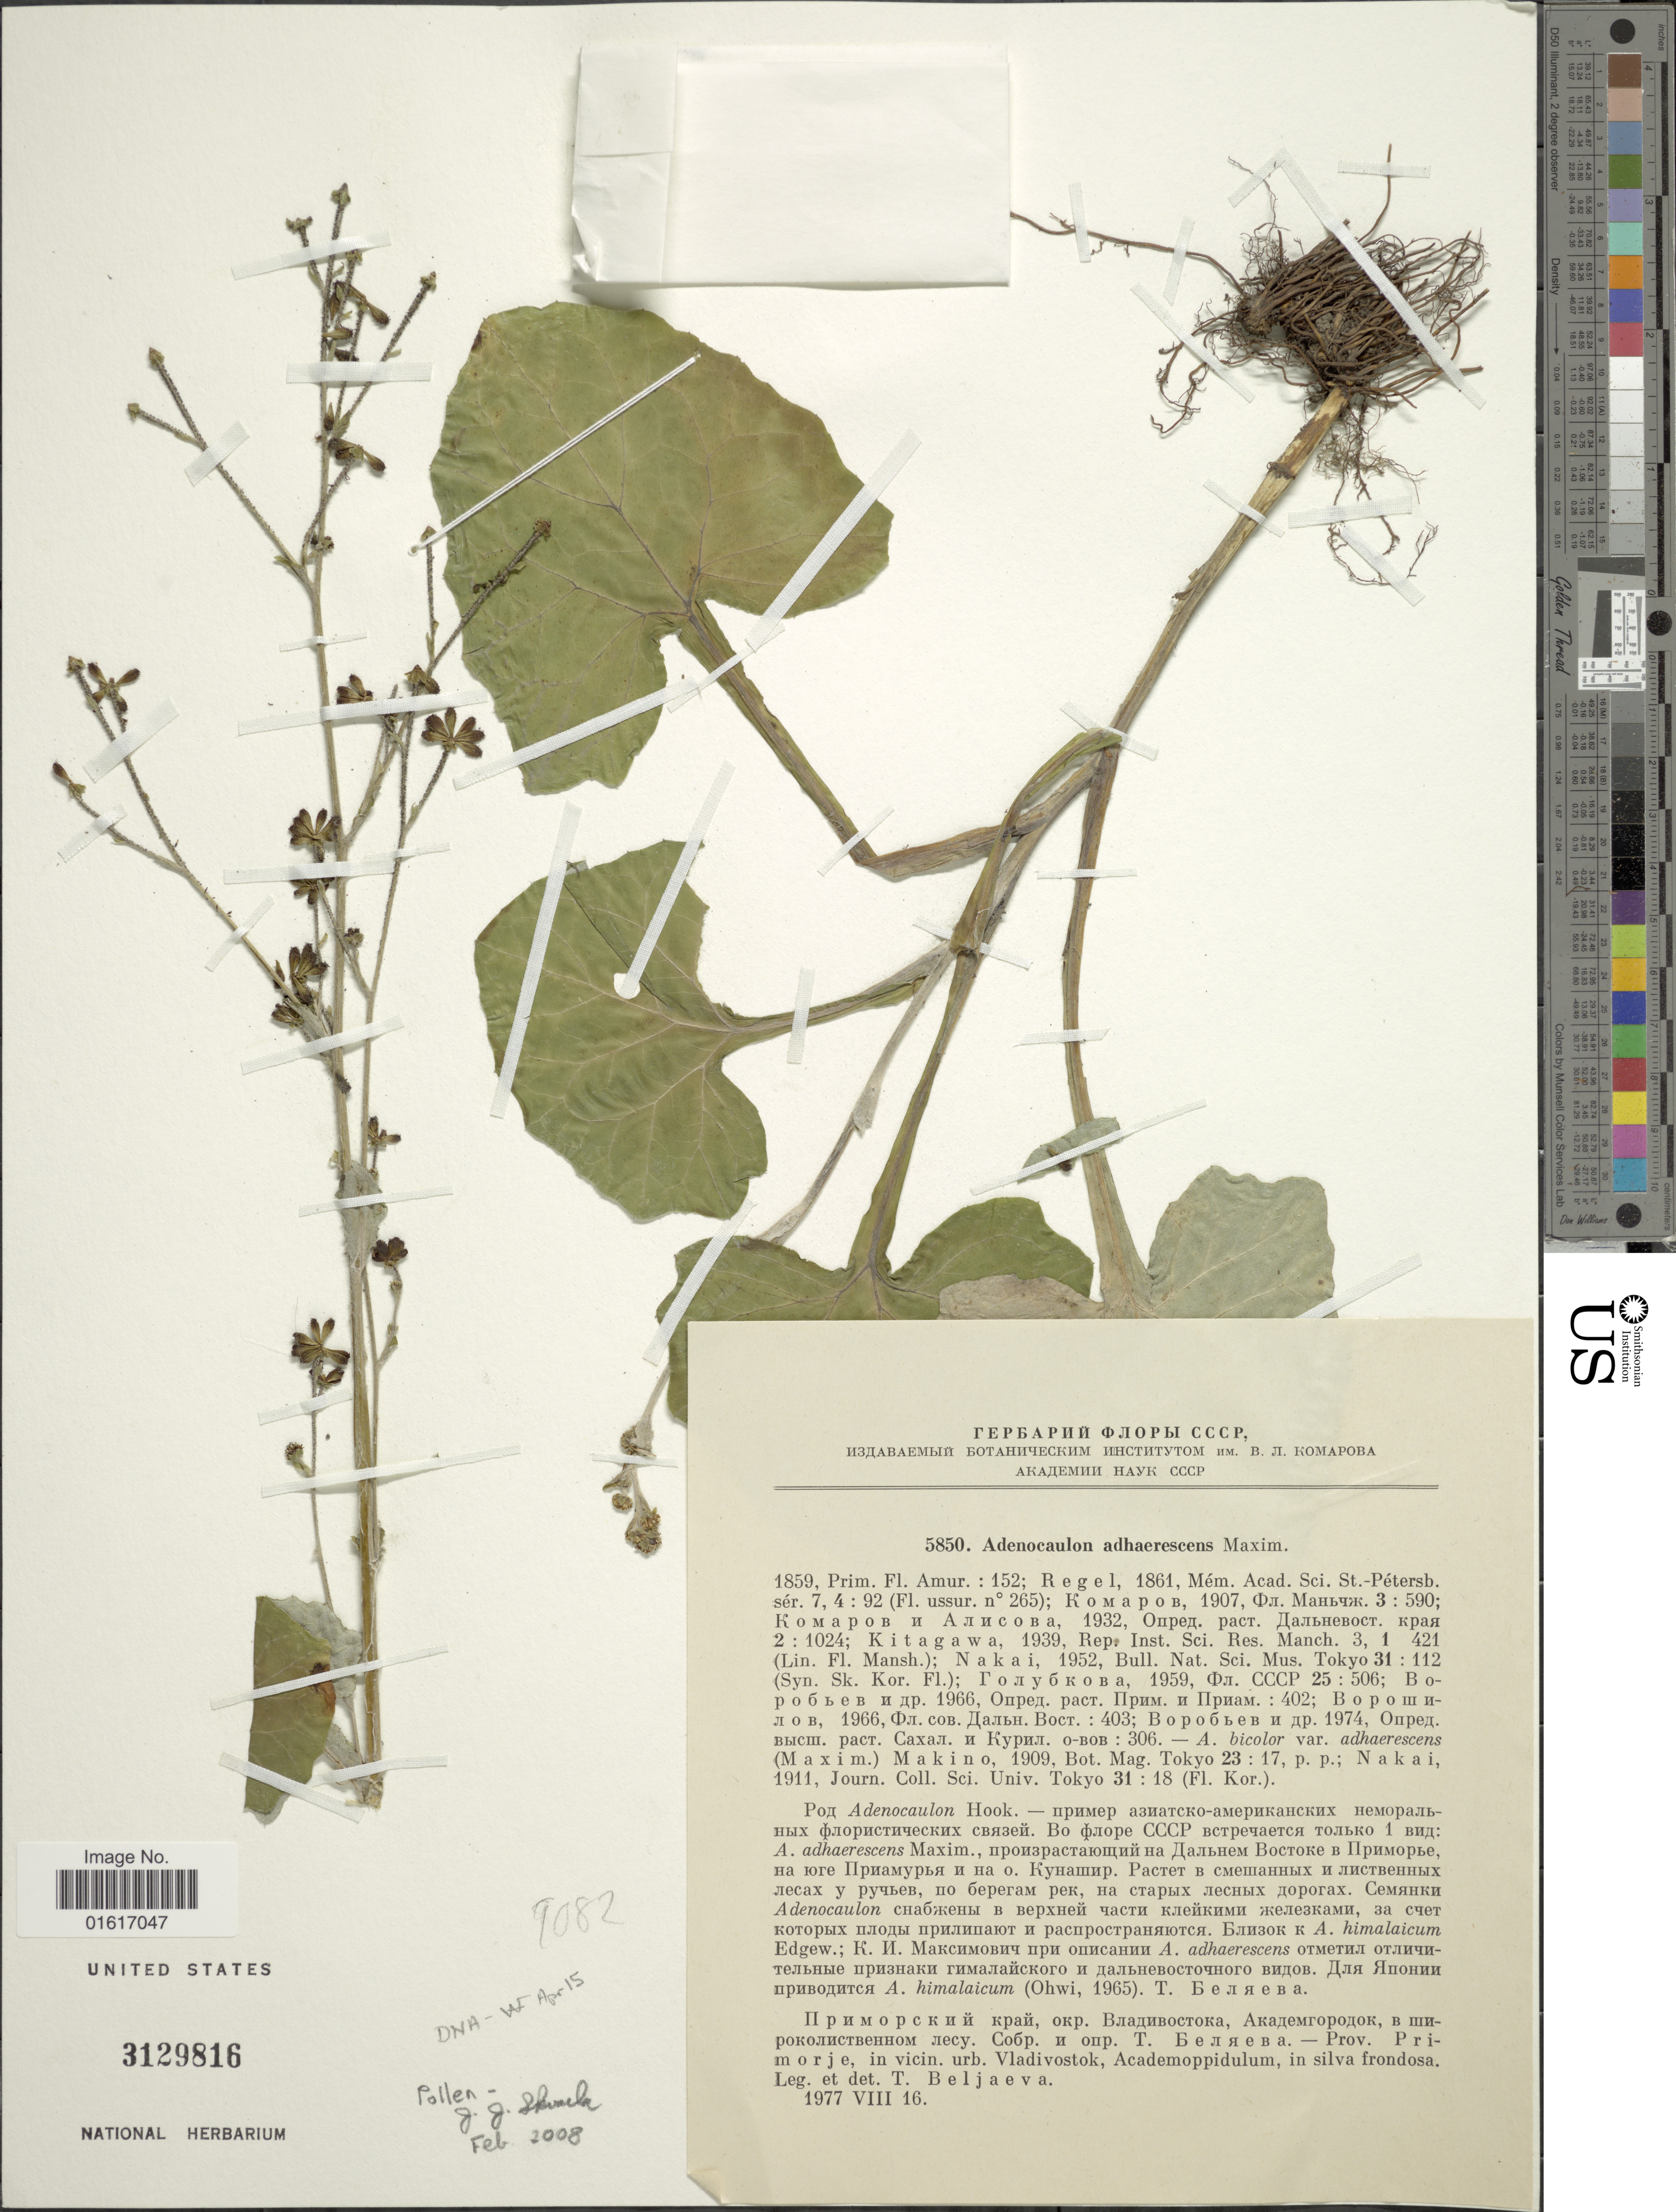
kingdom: Plantae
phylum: Tracheophyta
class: Magnoliopsida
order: Asterales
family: Asteraceae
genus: Adenocaulon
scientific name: Adenocaulon himalaicum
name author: Edgew.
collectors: T. Beljaeva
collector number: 5850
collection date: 1977-08-16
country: Russian Federation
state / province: Primorsky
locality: Prov. Primorje, in viicin. urb. Vladivostock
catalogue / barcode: US 3129816